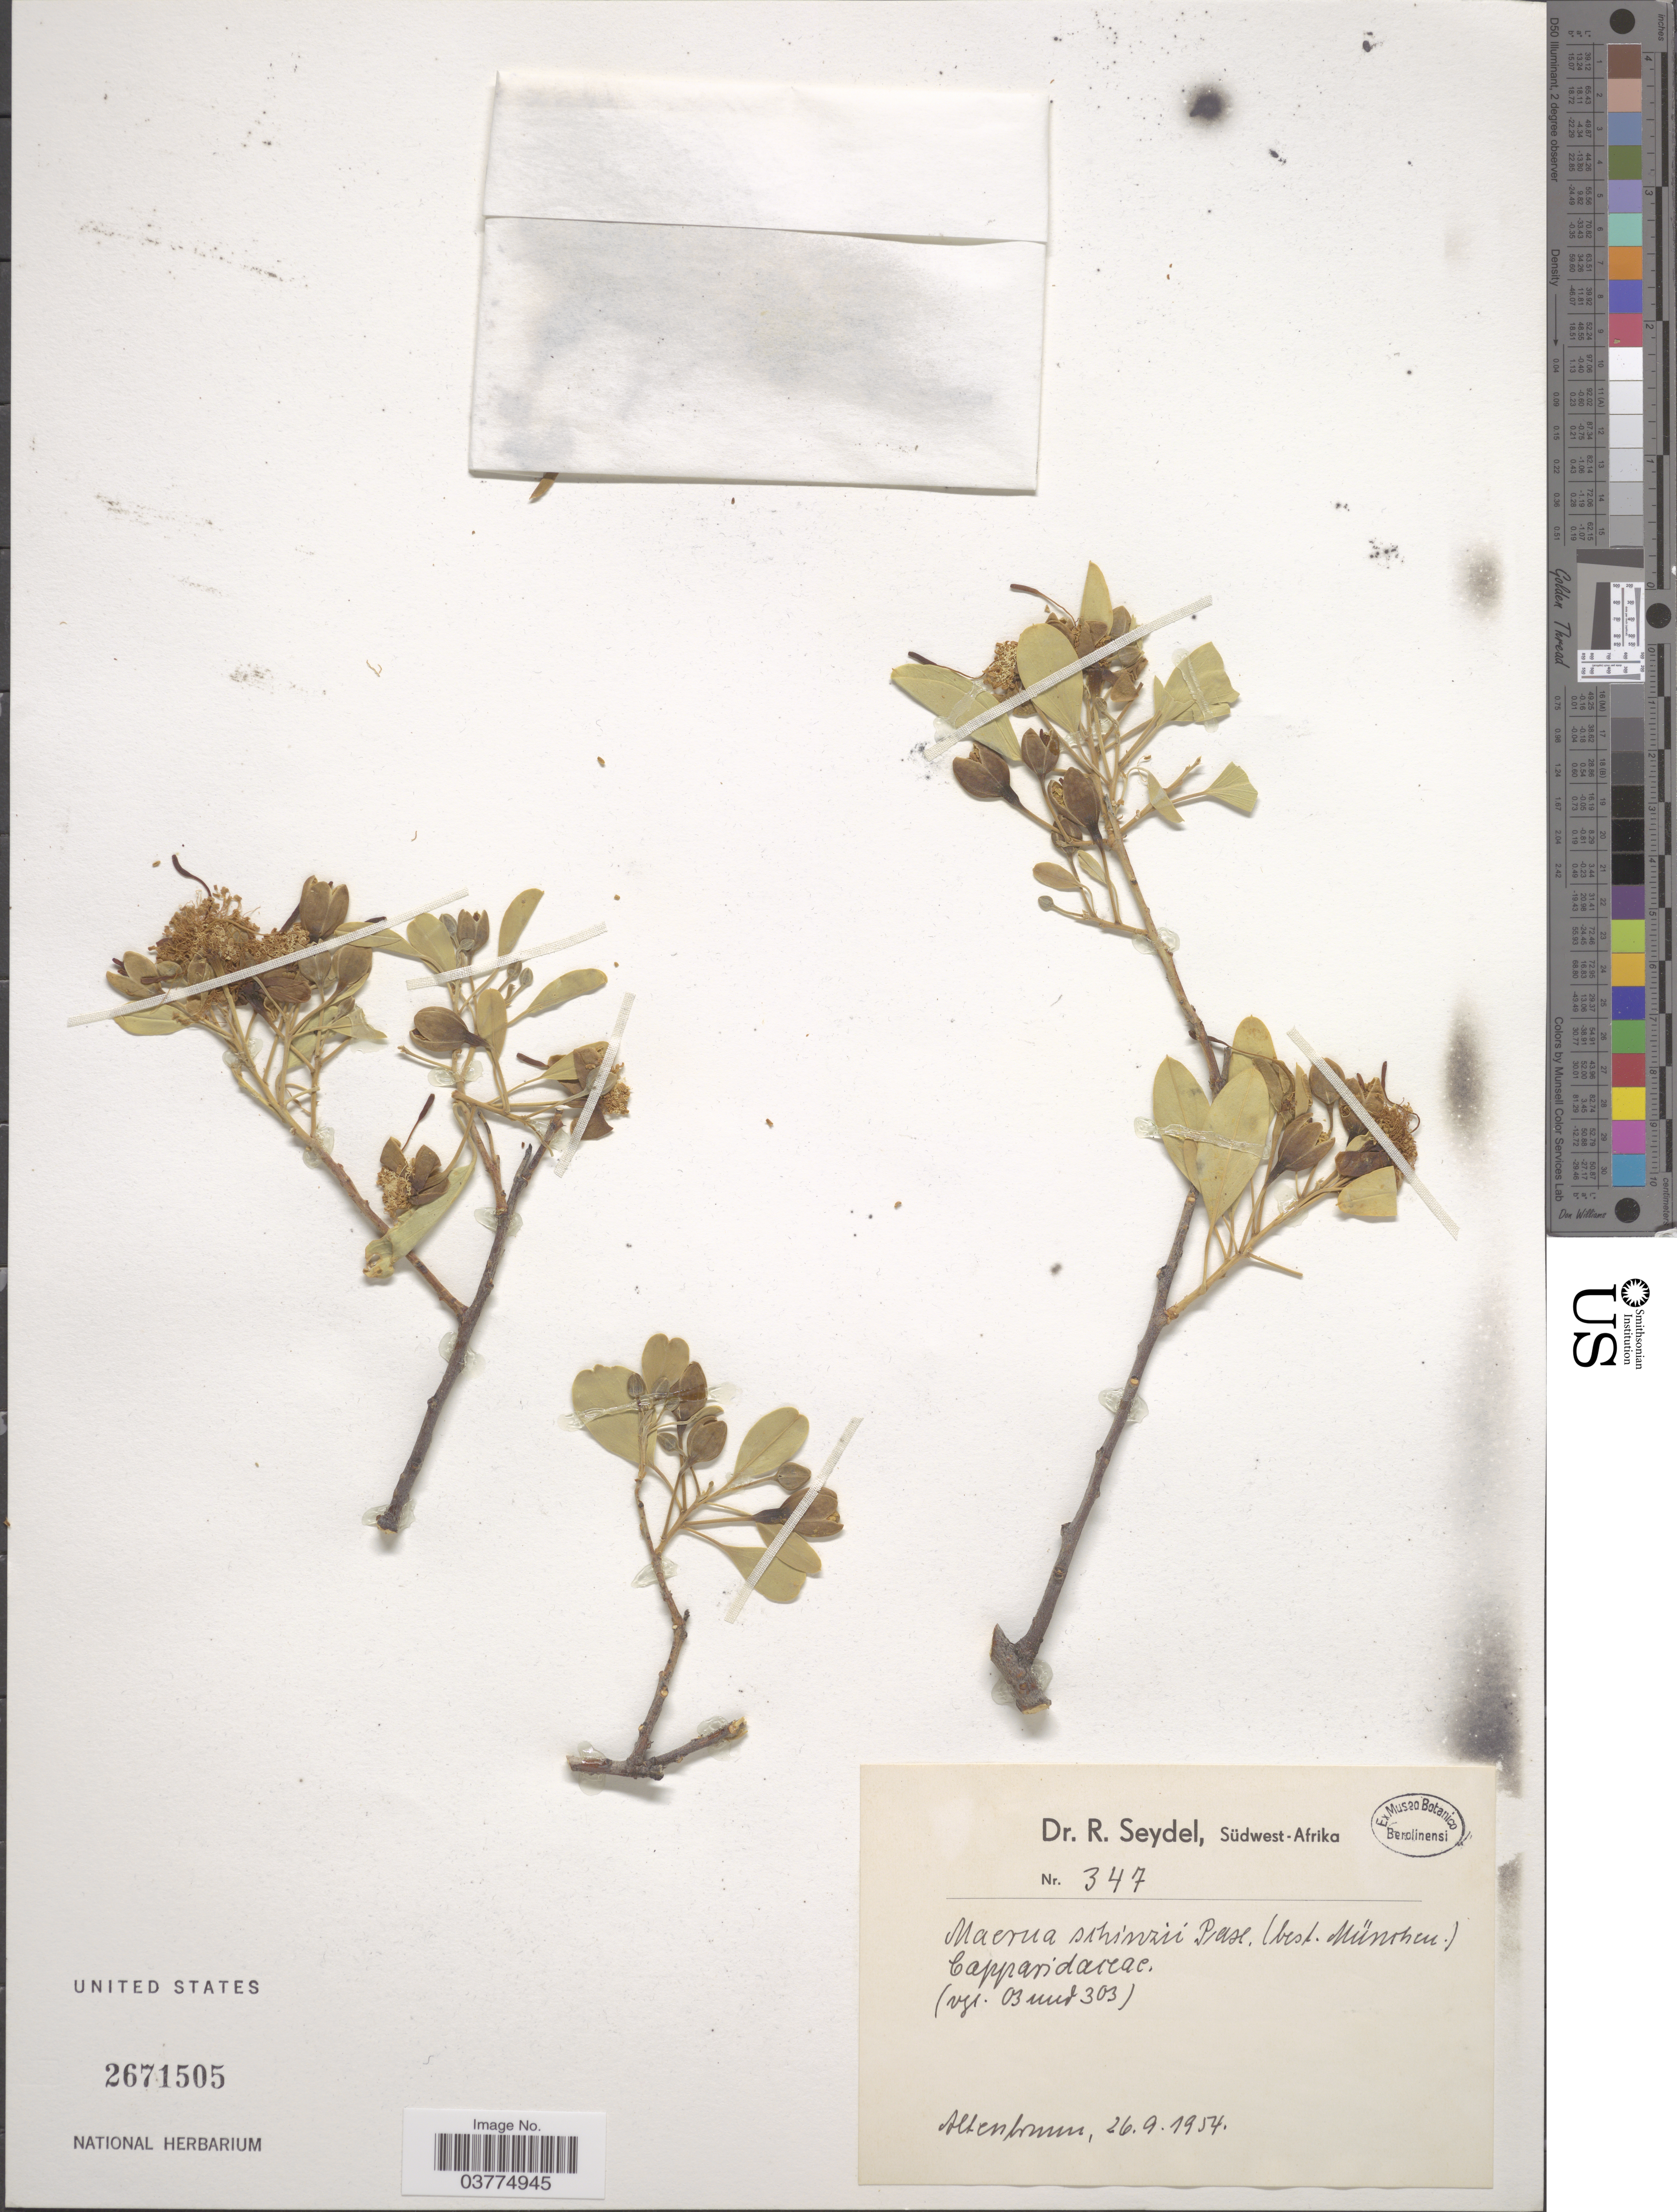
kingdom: Plantae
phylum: Tracheophyta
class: Magnoliopsida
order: Brassicales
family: Capparaceae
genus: Maerua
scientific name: Maerua schinzii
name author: Pax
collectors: R. Seydel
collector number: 347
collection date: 1954-09-26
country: Namibia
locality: Südwest-Afrika, Altenbrunn.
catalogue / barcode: US 2671505